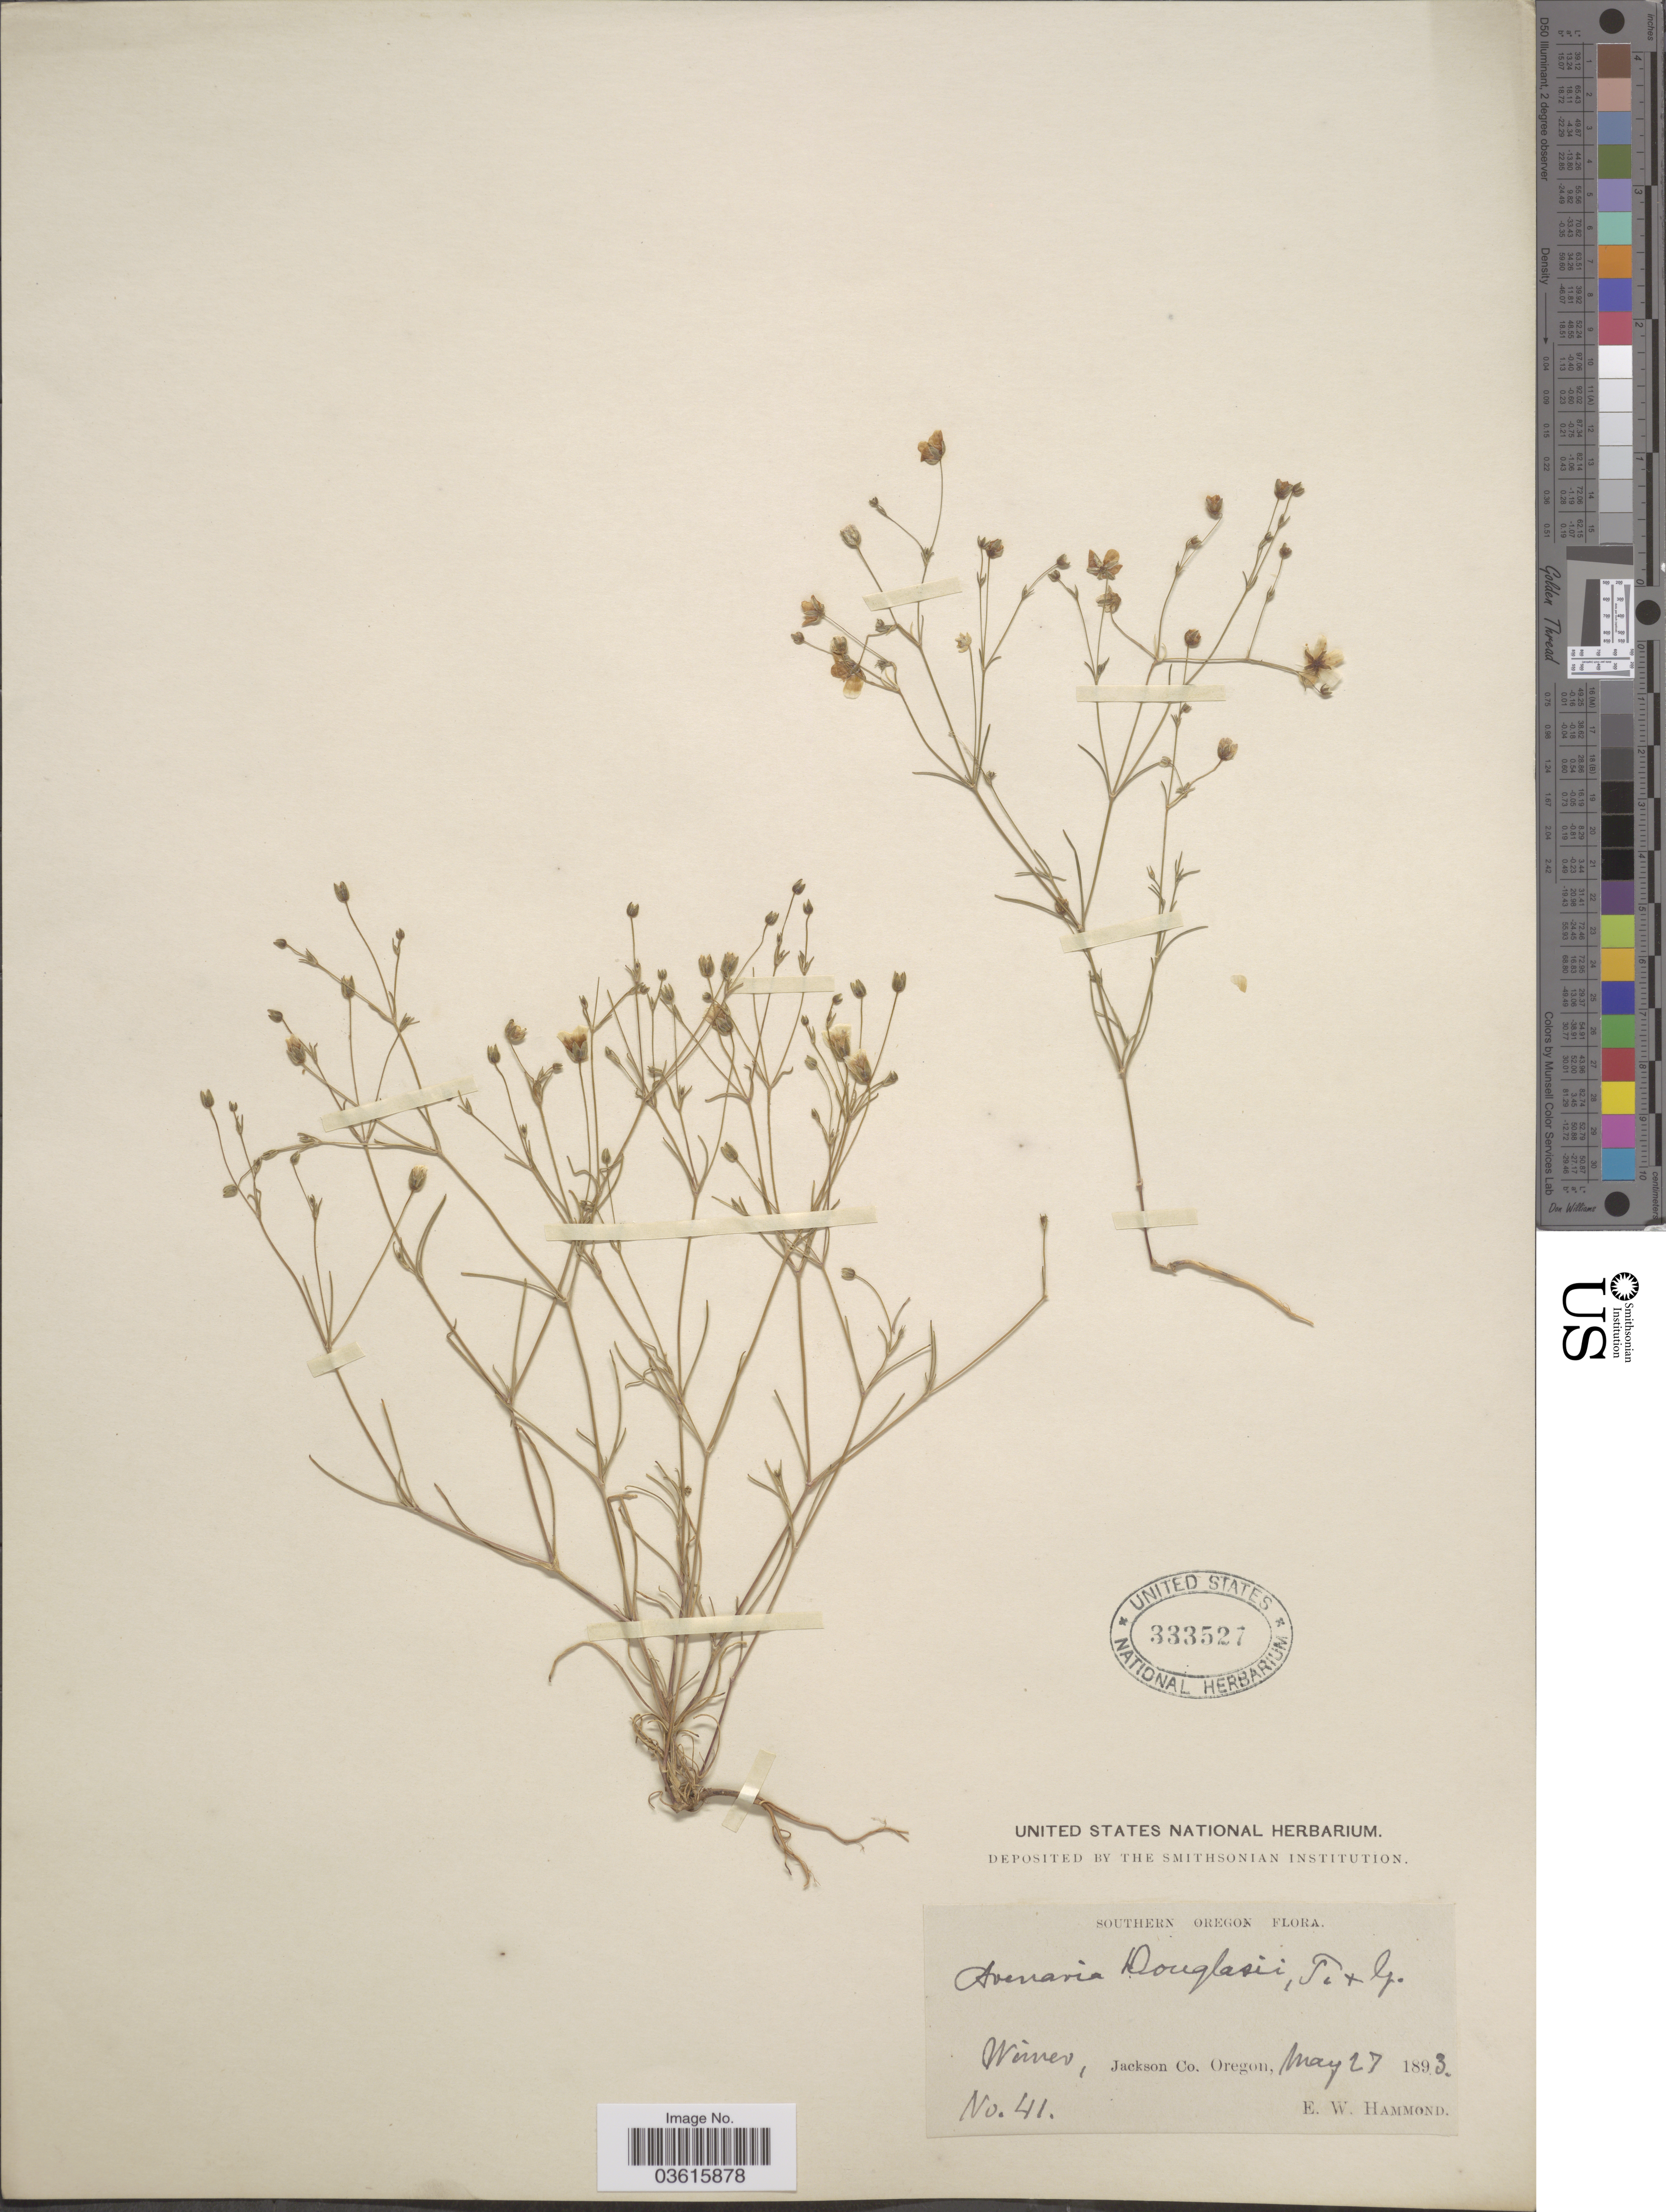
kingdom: Plantae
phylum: Tracheophyta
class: Magnoliopsida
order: Caryophyllales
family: Caryophyllaceae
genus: Minuartia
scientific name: Minuartia douglasii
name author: Mattf.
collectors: E. Hammond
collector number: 41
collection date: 1893-05-27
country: United States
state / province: Oregon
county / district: Jackson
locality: Southern Oregon. Wimer, Jackson Co.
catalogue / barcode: US 333527